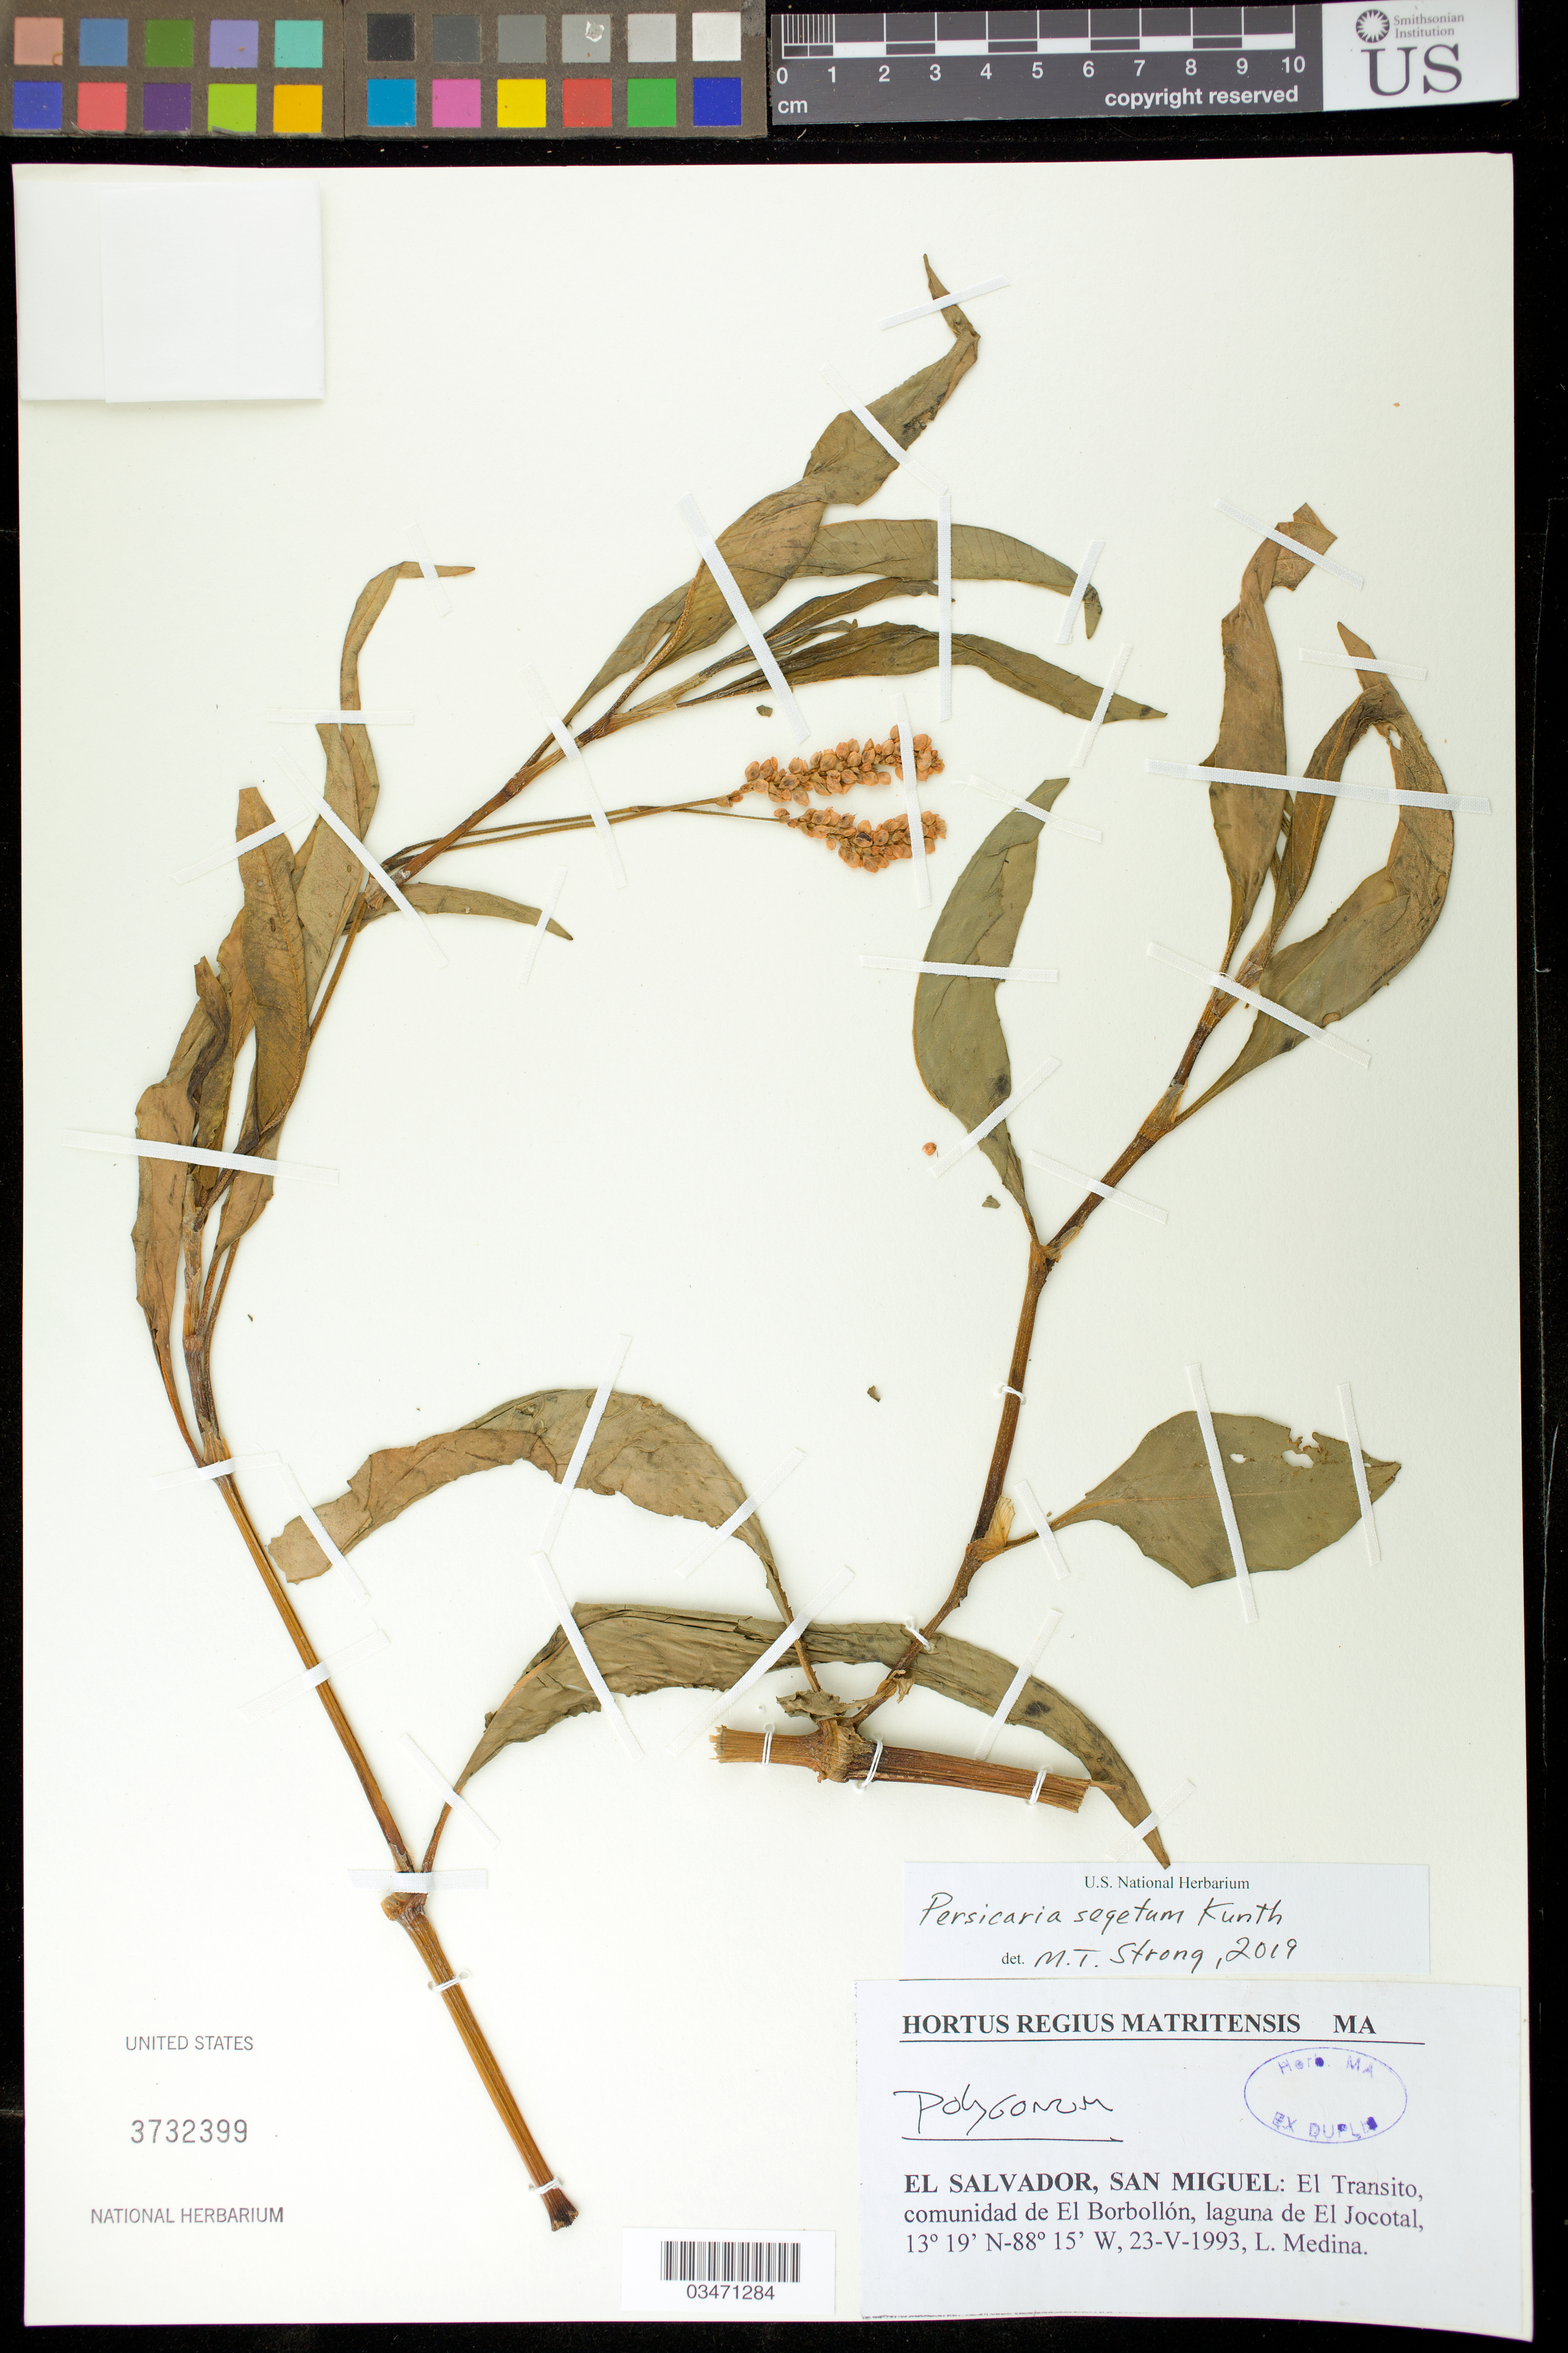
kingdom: Plantae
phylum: Tracheophyta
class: Magnoliopsida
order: Caryophyllales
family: Polygonaceae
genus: Persicaria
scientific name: Persicaria segetum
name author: (Kunth) Small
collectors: L. Medina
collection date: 1993-05-23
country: El Salvador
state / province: San Miguel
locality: El Transito, comunidad de El Borbollon, laguna de El Jocotal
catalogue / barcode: US 3732399